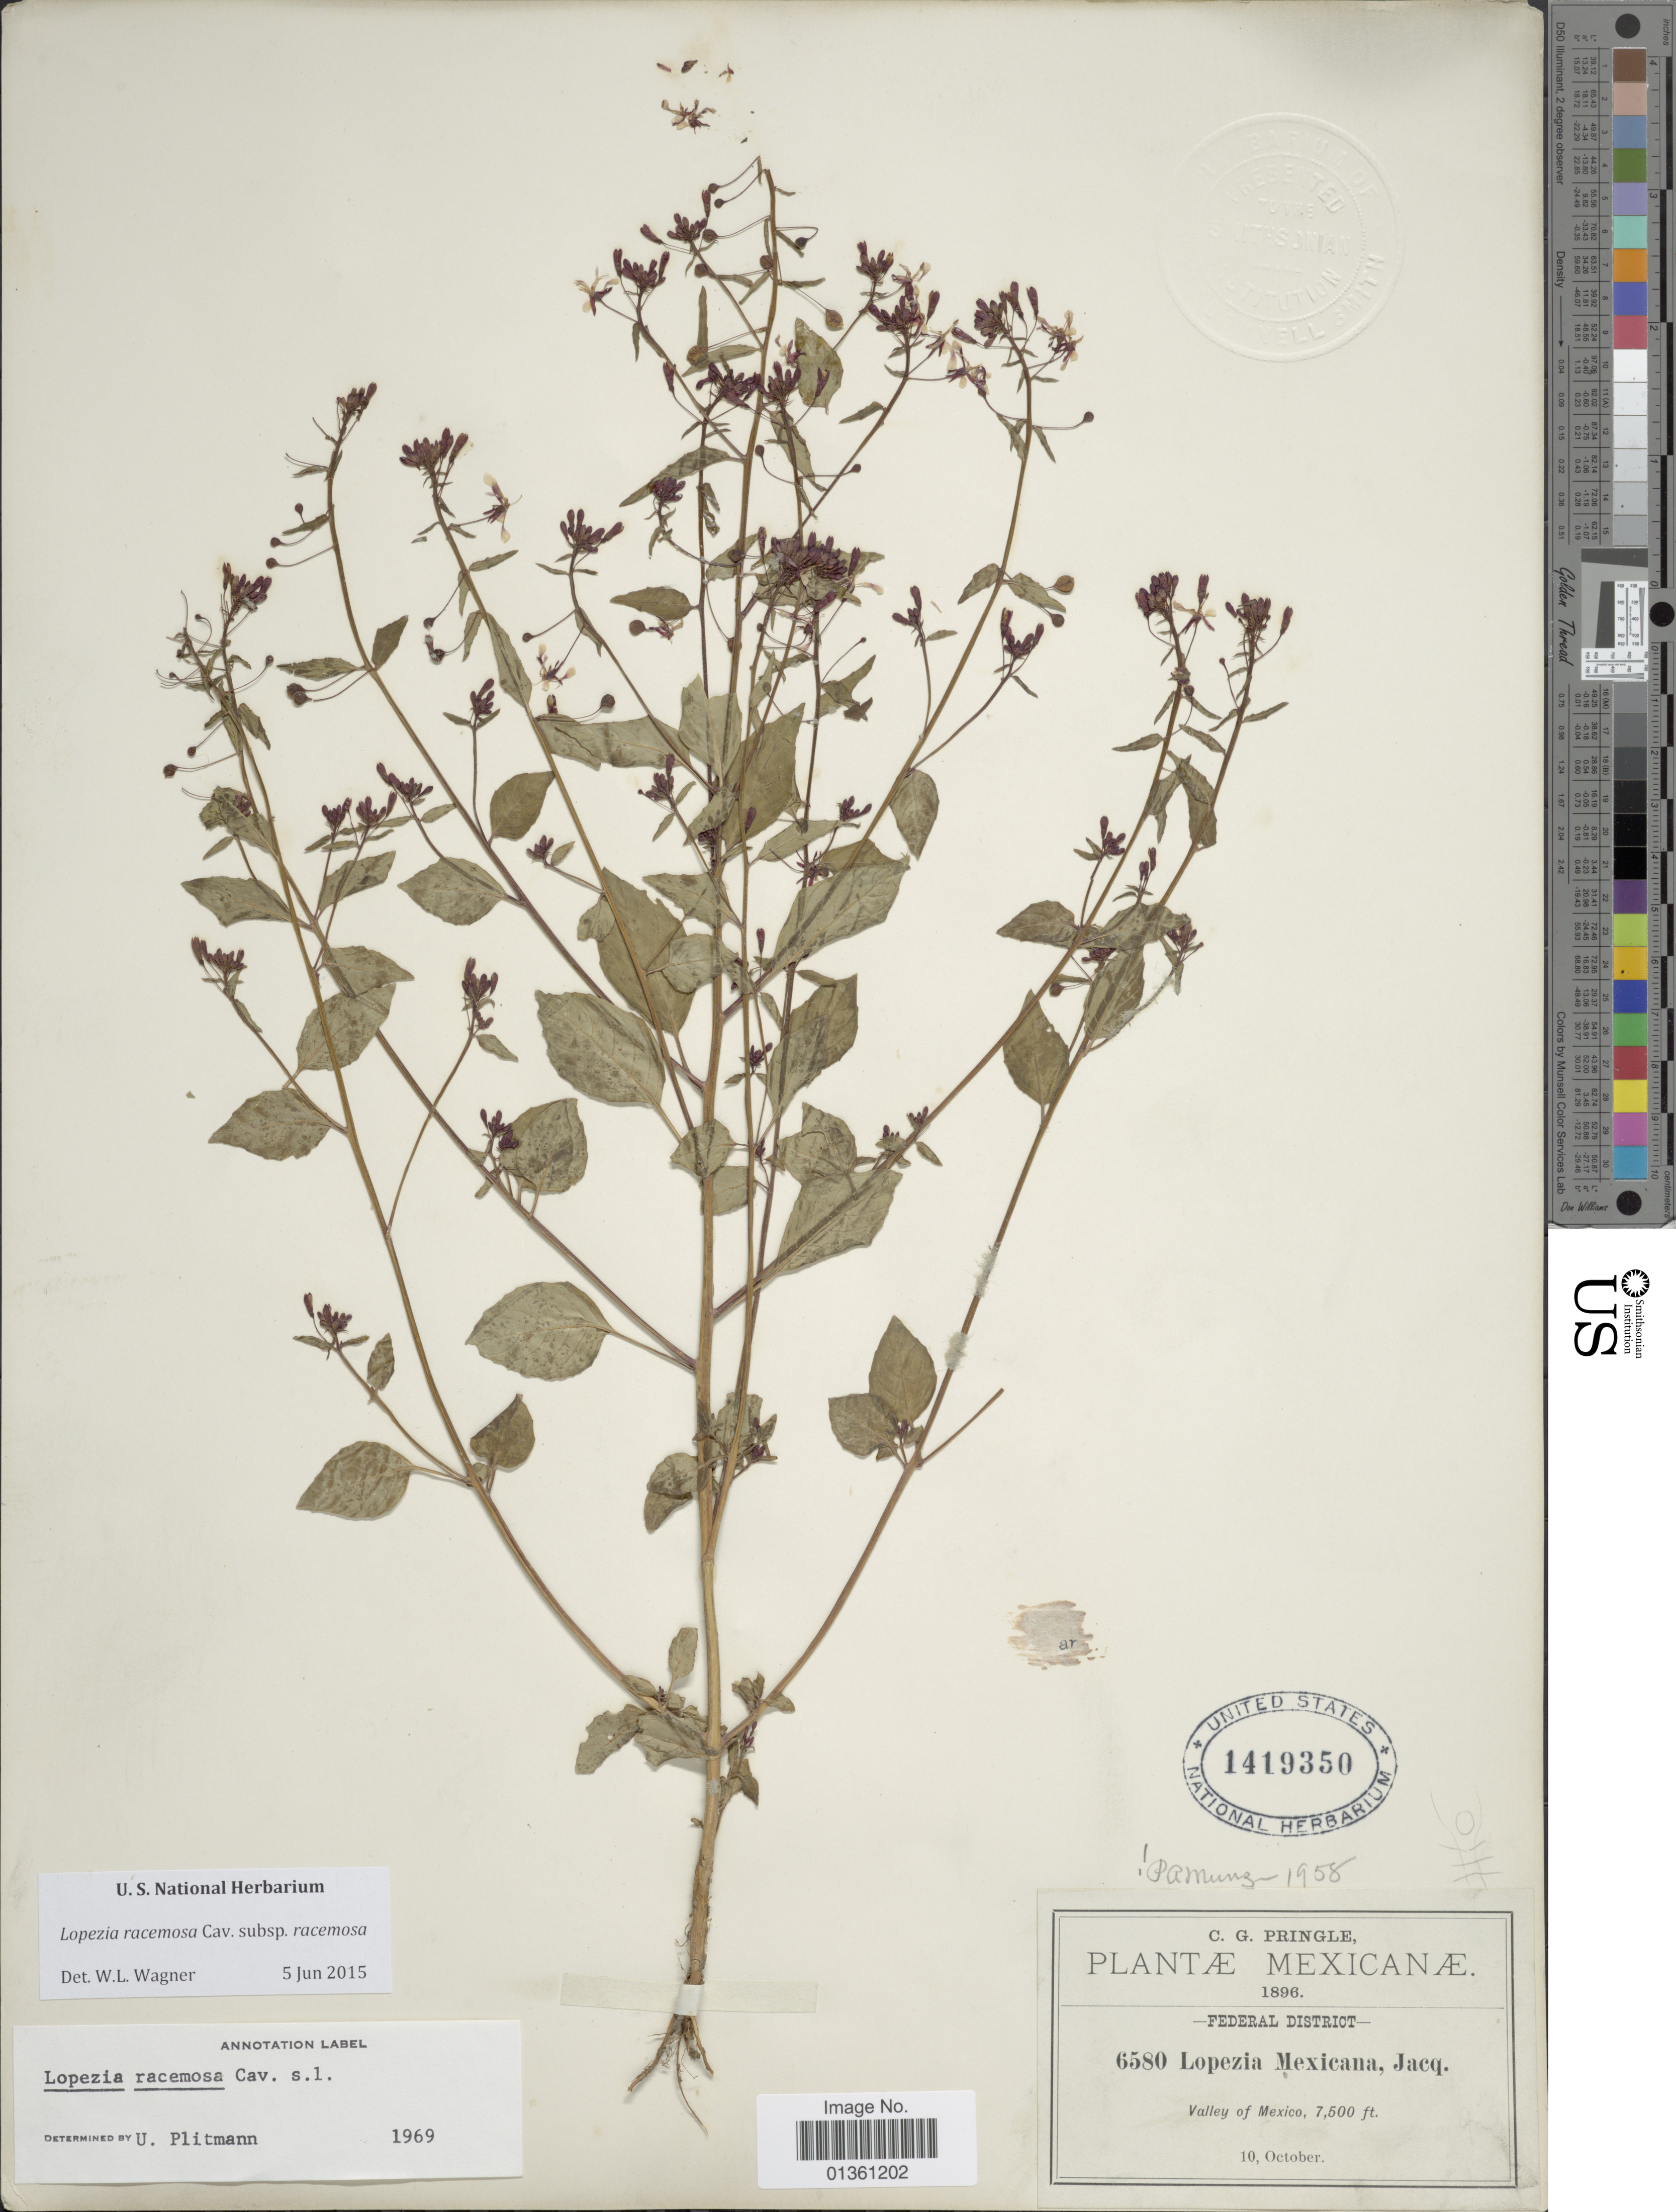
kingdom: Plantae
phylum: Tracheophyta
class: Magnoliopsida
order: Myrtales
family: Onagraceae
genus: Lopezia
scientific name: Lopezia racemosa subsp. racemosa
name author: Cav.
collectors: C. G. Pringle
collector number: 6580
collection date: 1896-10-10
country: Mexico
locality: Federal District, valley of Mexico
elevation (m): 2286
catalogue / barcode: US 1419350